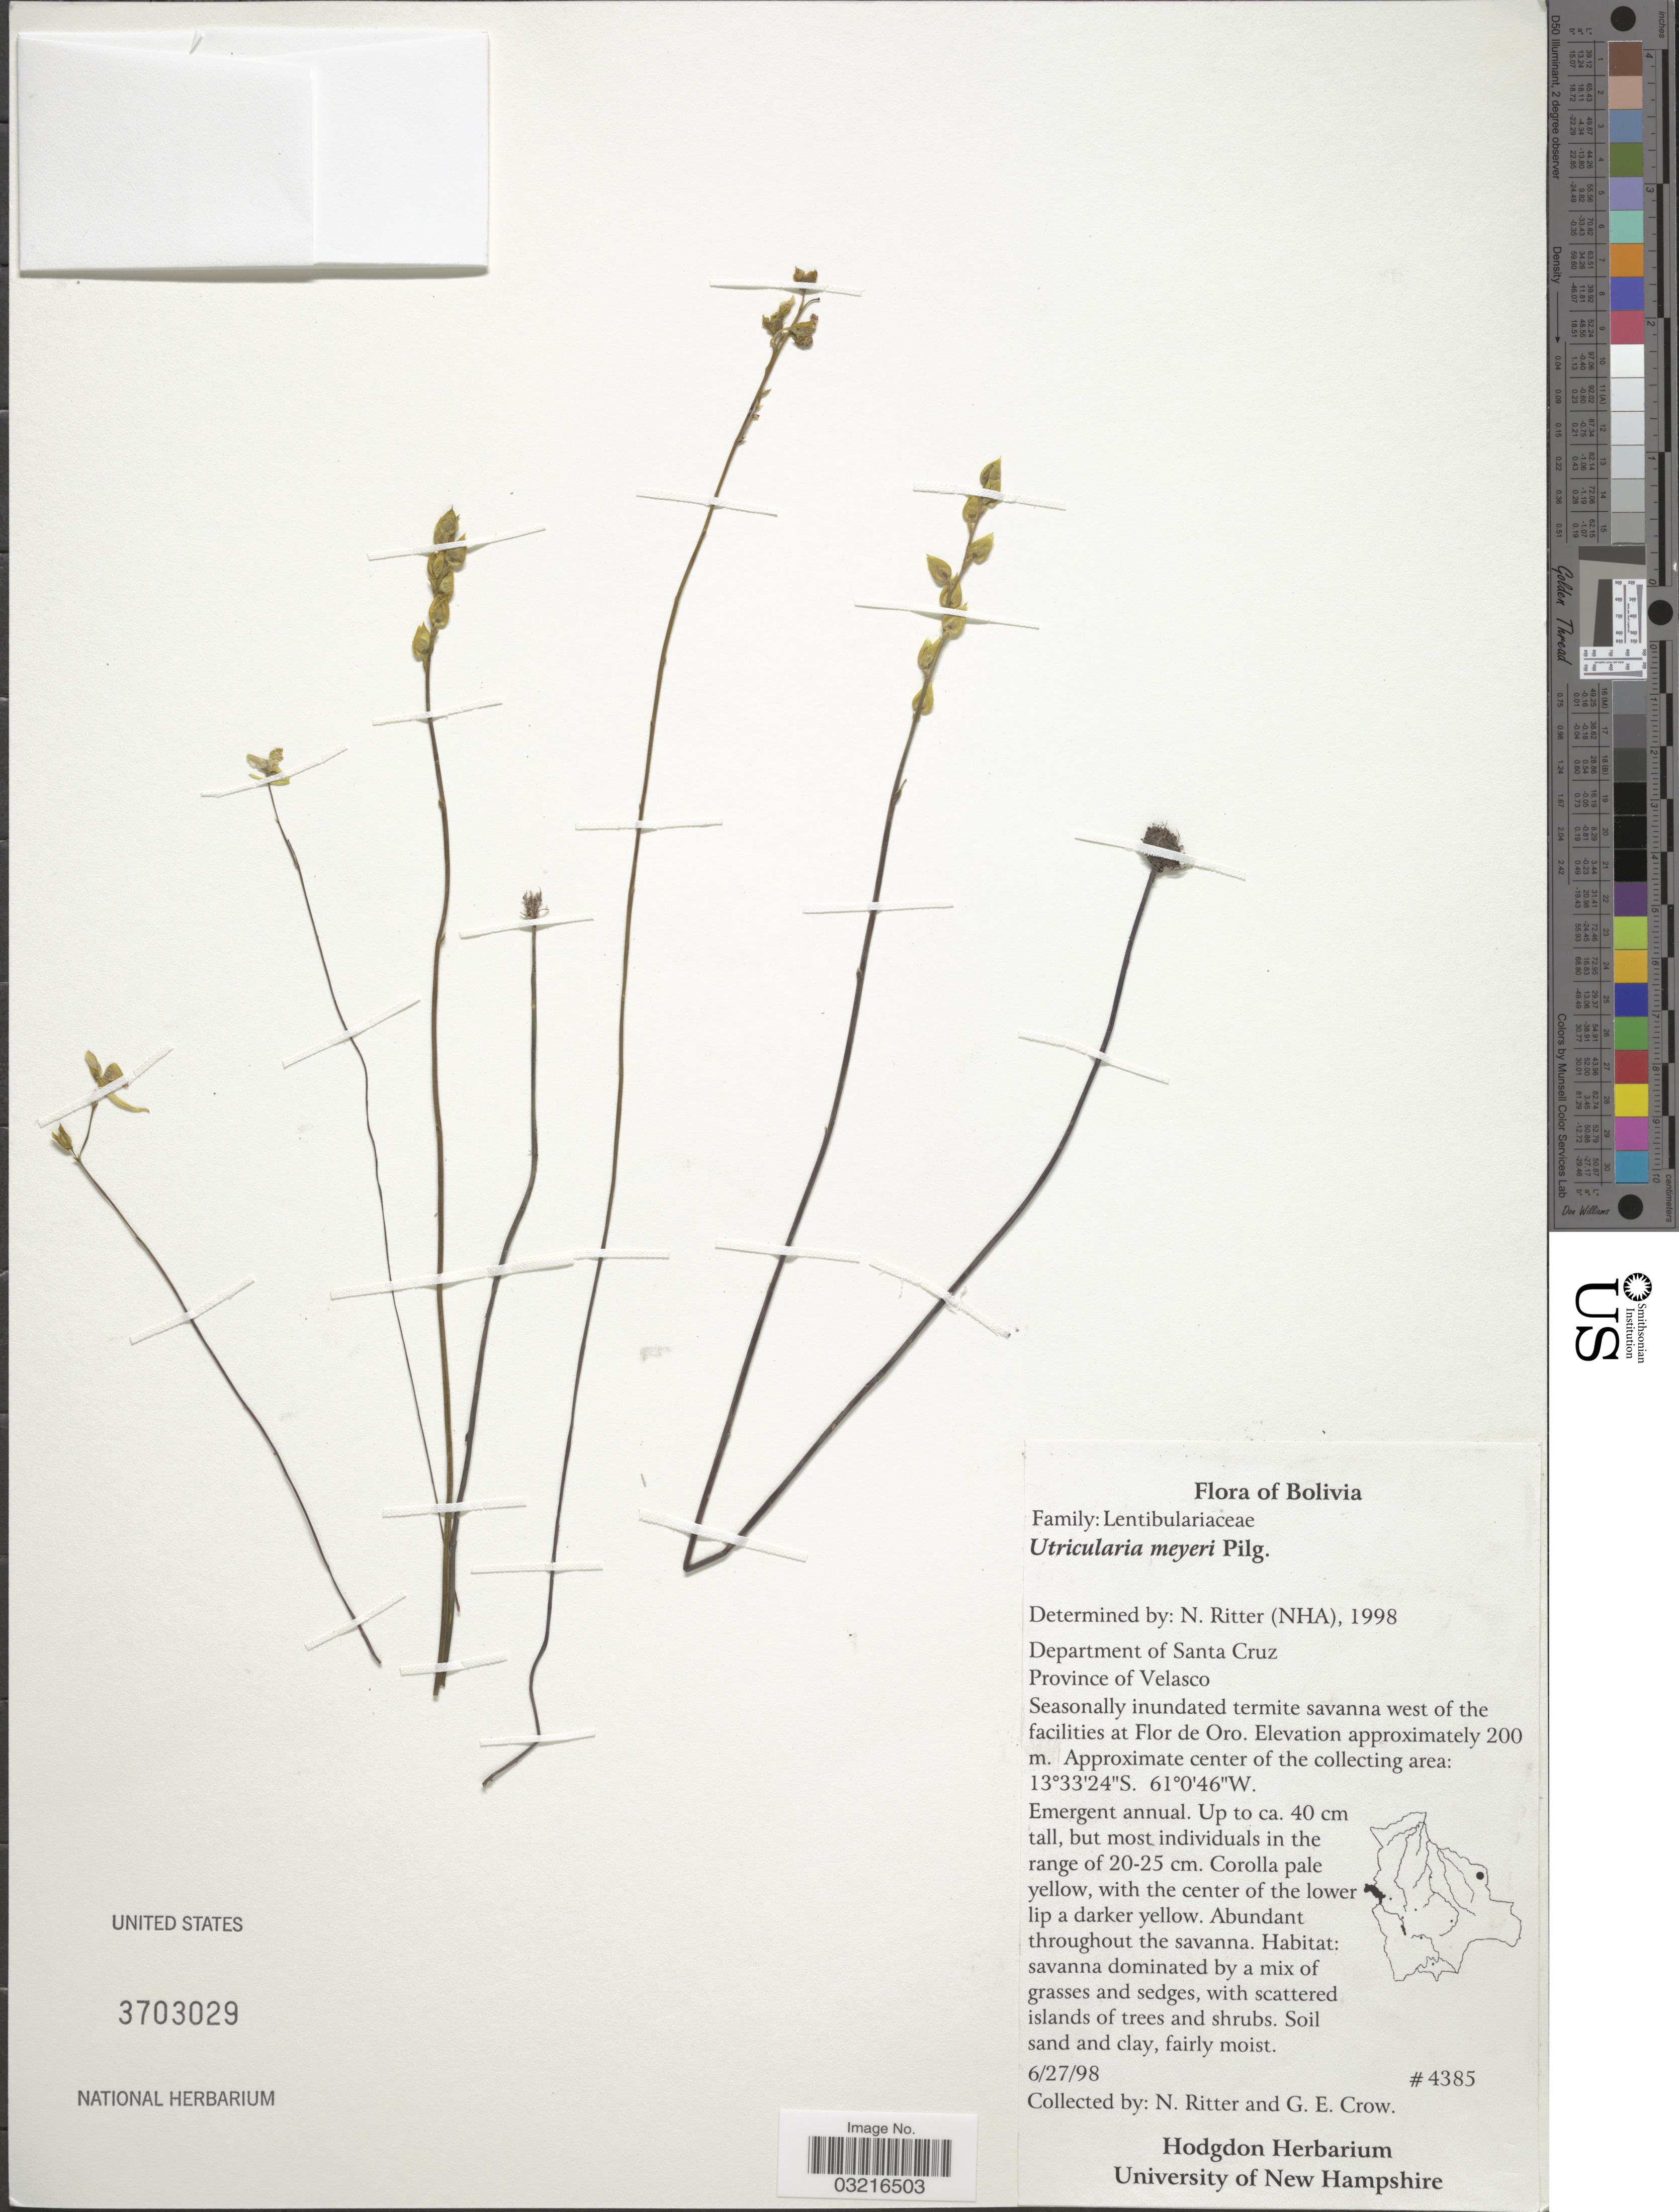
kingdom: Plantae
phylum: Tracheophyta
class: Magnoliopsida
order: Lamiales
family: Lentibulariaceae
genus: Utricularia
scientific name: Utricularia meyeri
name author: Pilg.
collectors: N. Ritter & G. Crow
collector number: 4385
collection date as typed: Transcribed d/m/y: 27/6/98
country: Bolivia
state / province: Santa Cruz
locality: Department of Santa Cruz, Province of Velasco, Seasonally inundated termite savanna west of the facilities at Flor de Oro.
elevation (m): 200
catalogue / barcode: US 3703029